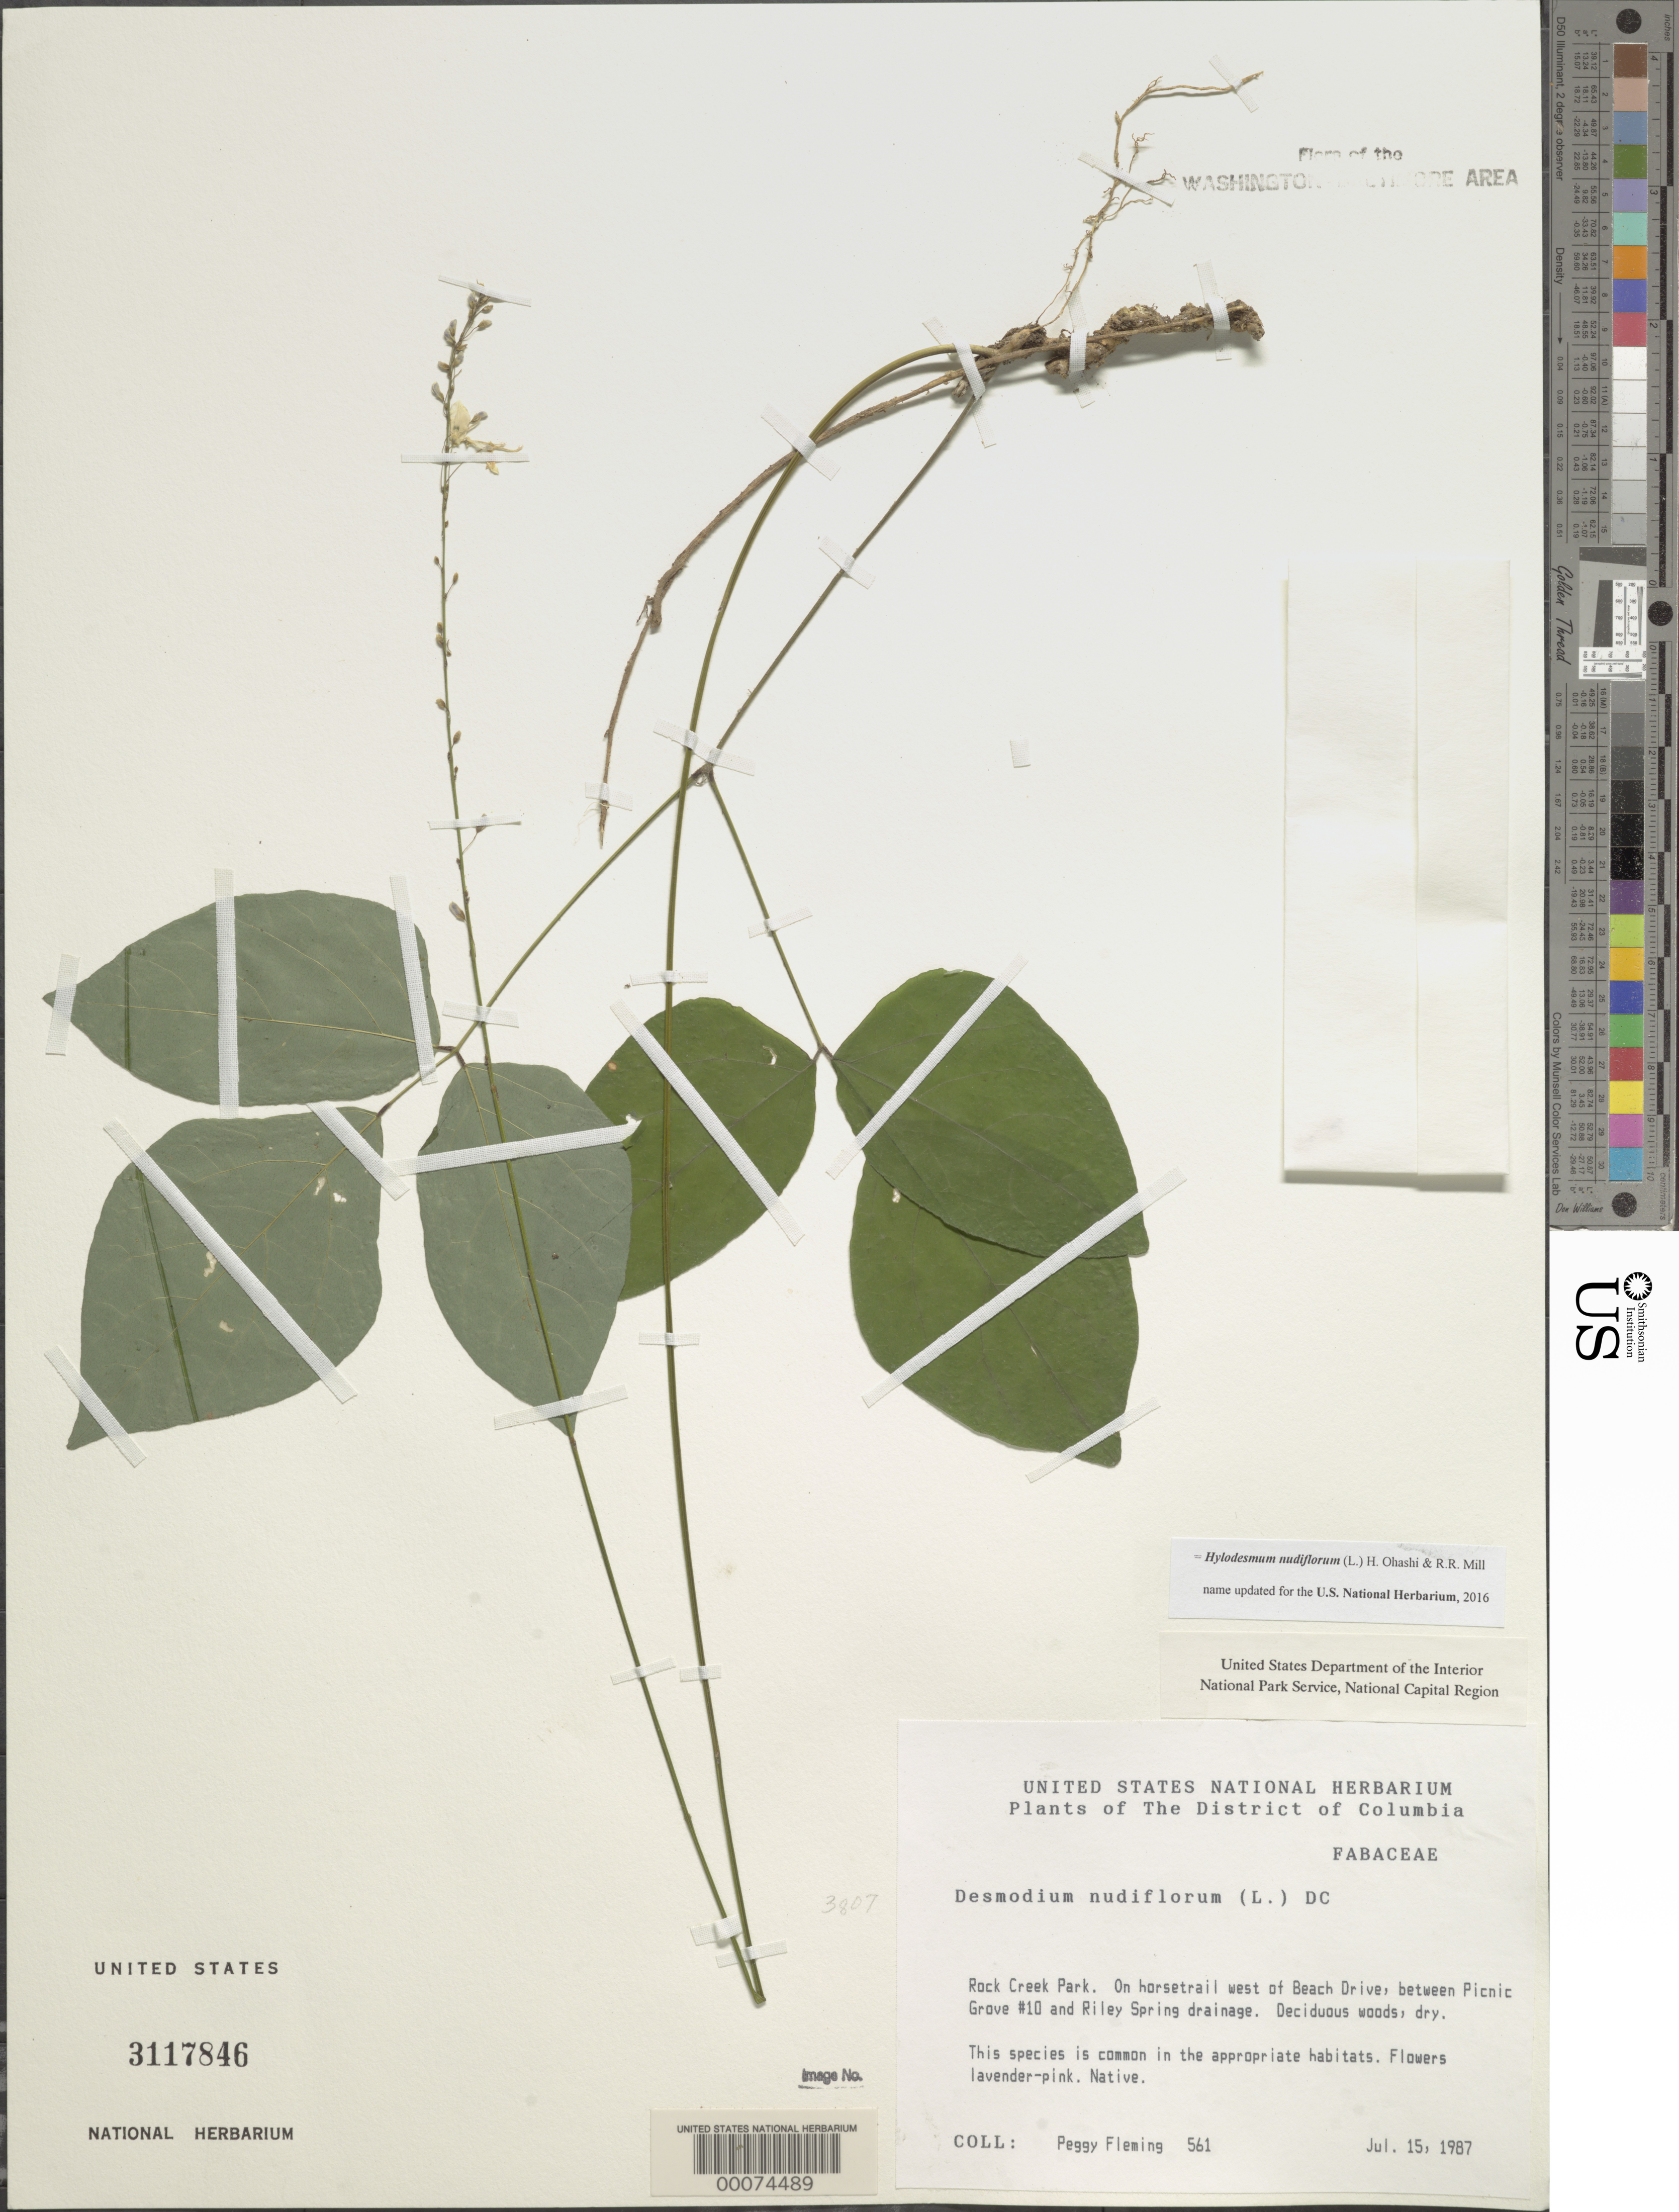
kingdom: Plantae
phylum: Tracheophyta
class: Magnoliopsida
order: Fabales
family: Fabaceae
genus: Hylodesmum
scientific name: Hylodesmum nudiflorum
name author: (L.) H. Ohashi & R.R. Mill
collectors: P. Fleming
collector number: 561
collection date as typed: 15 Jul 1987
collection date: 1987-07-15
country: United States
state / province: District of Columbia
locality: Rock Creek Park. On horsetrail west of Beach Drive, between Picnic Grove #10 and Riley Spring Drainage. Rock Creek Park and vicinity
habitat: Deciduous woods, dry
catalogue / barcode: US 3117846